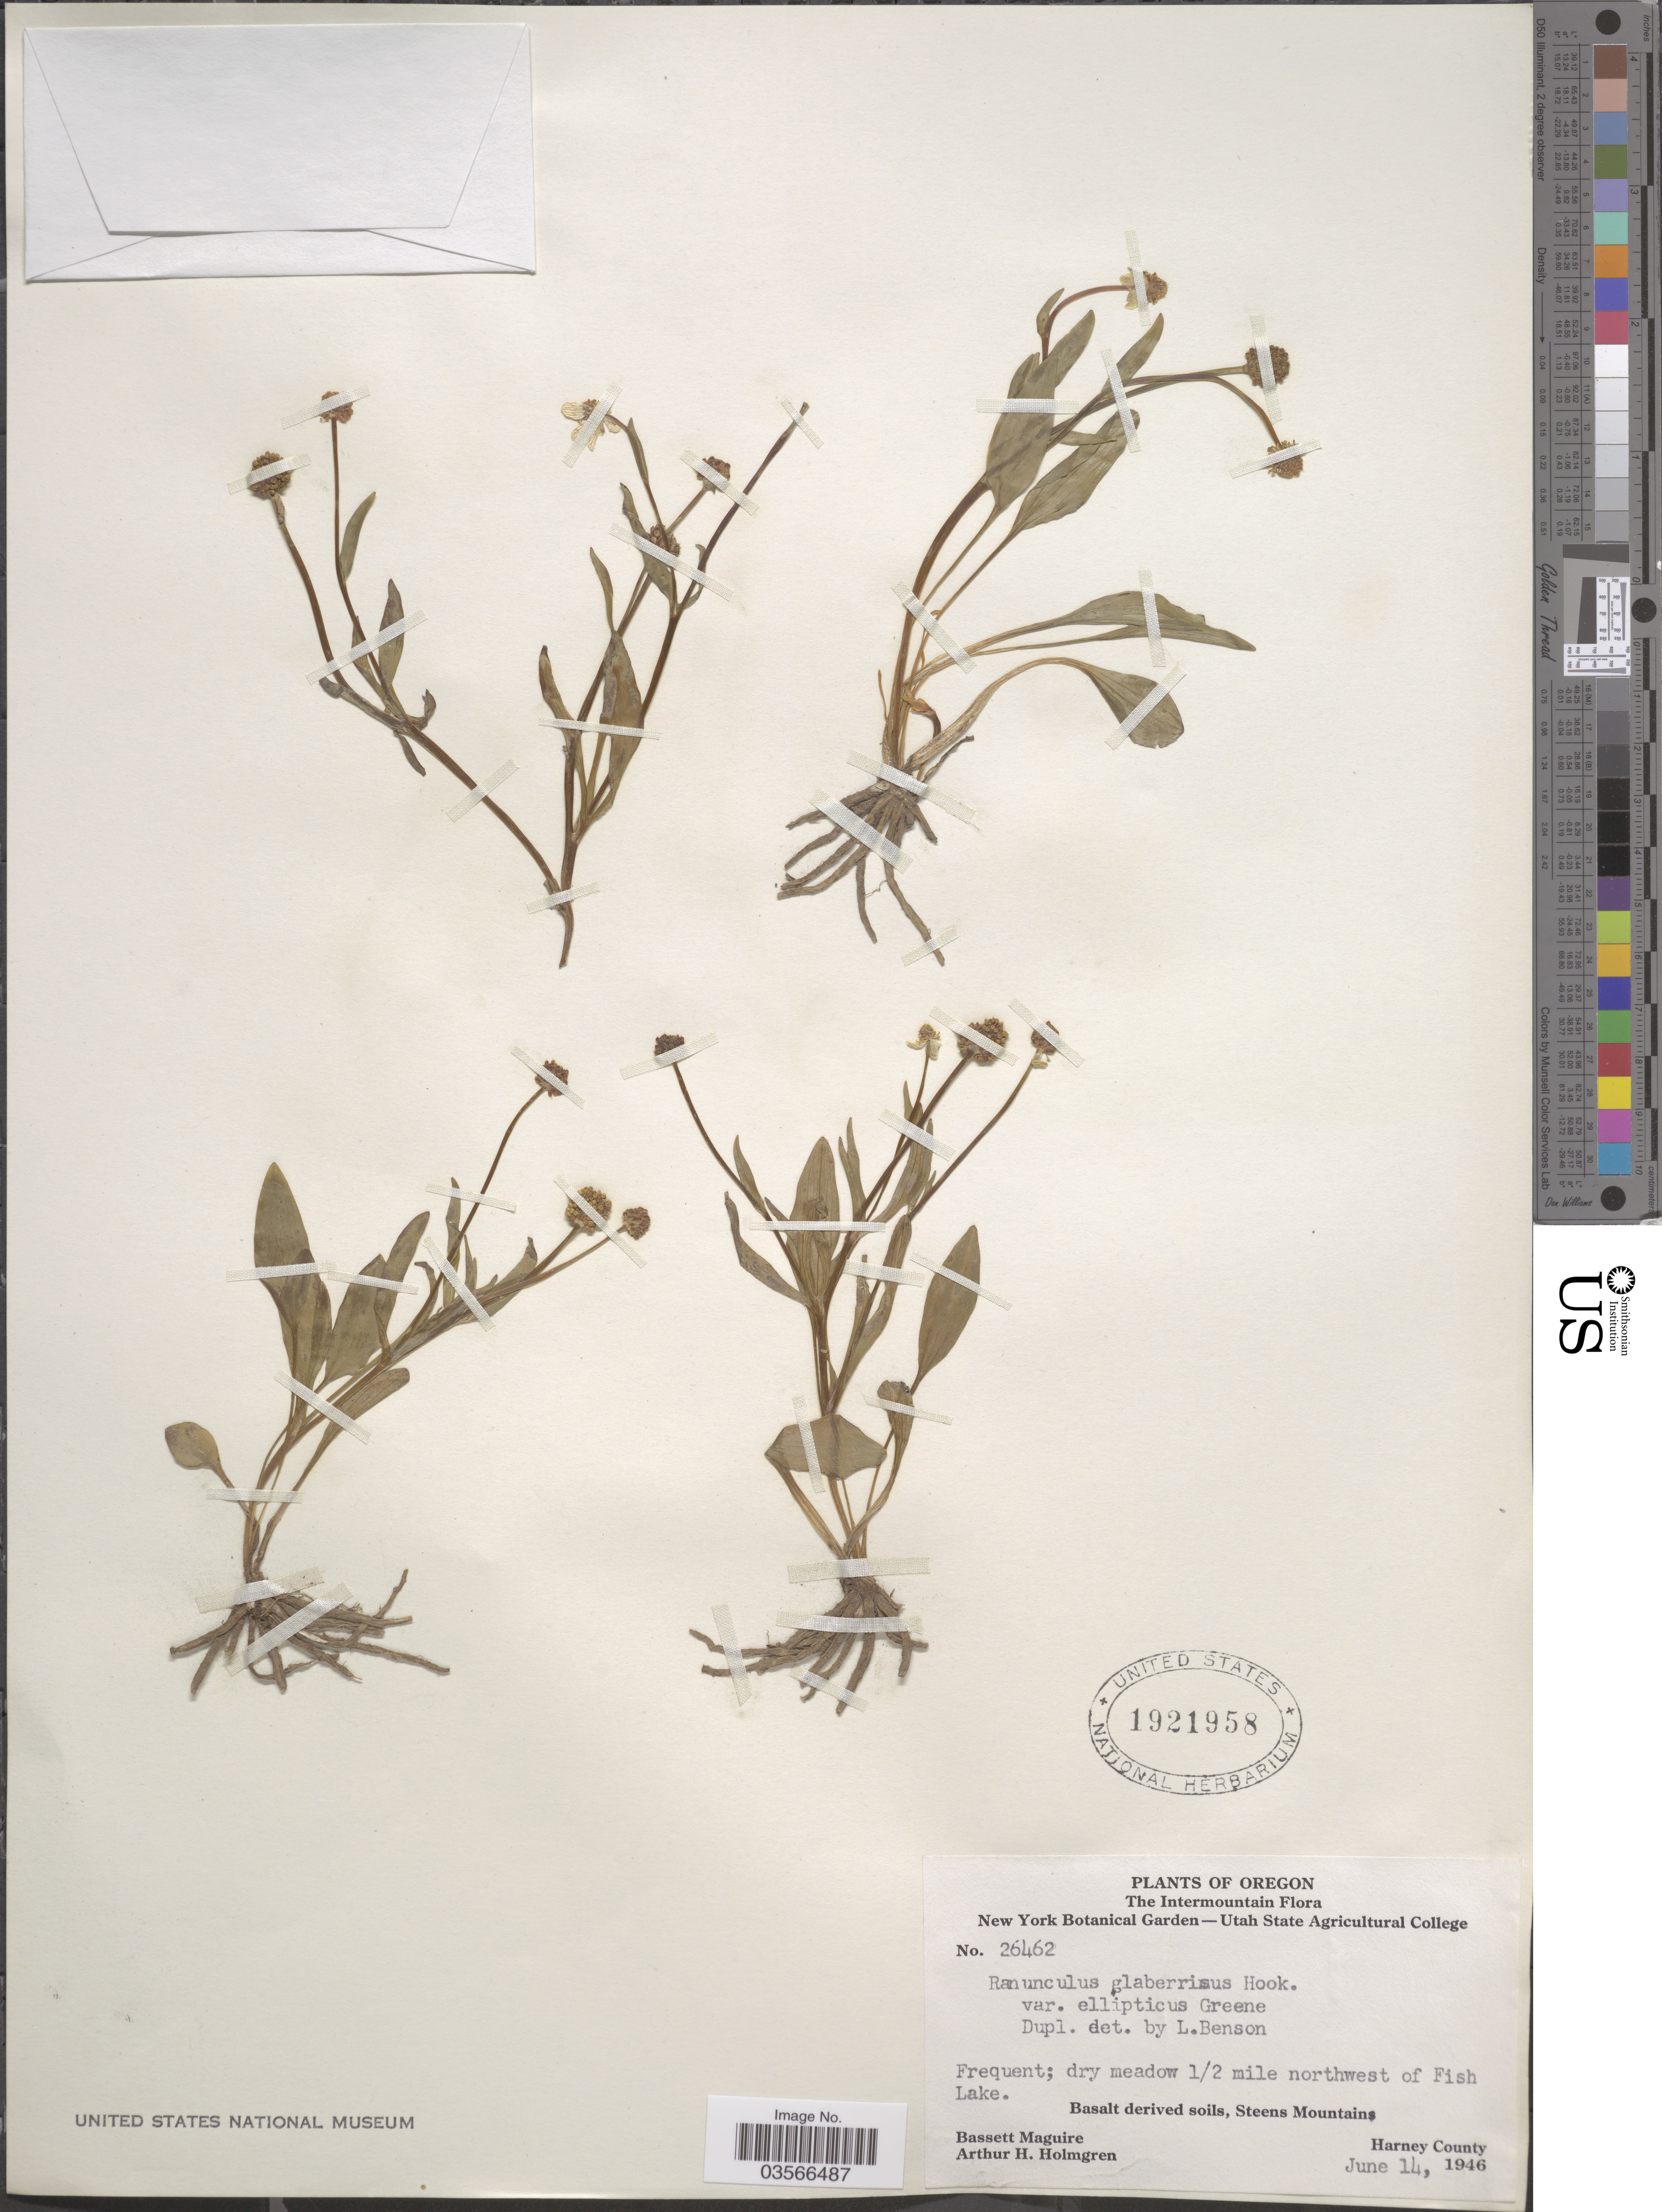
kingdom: Plantae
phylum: Tracheophyta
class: Magnoliopsida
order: Ranunculales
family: Ranunculaceae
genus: Ranunculus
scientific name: Ranunculus glaberrimus var. ellipticus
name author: (Greene) Greene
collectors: B. Maguire & A. H. Holmgren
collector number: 26462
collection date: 1946-06-14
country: United States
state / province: Oregon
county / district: Harney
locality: The Intermountain. Dry meadow ½ mile northwest of Fish Lake. Basalt derived soils, Steens Mountains. Harney County.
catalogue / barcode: US 1921958